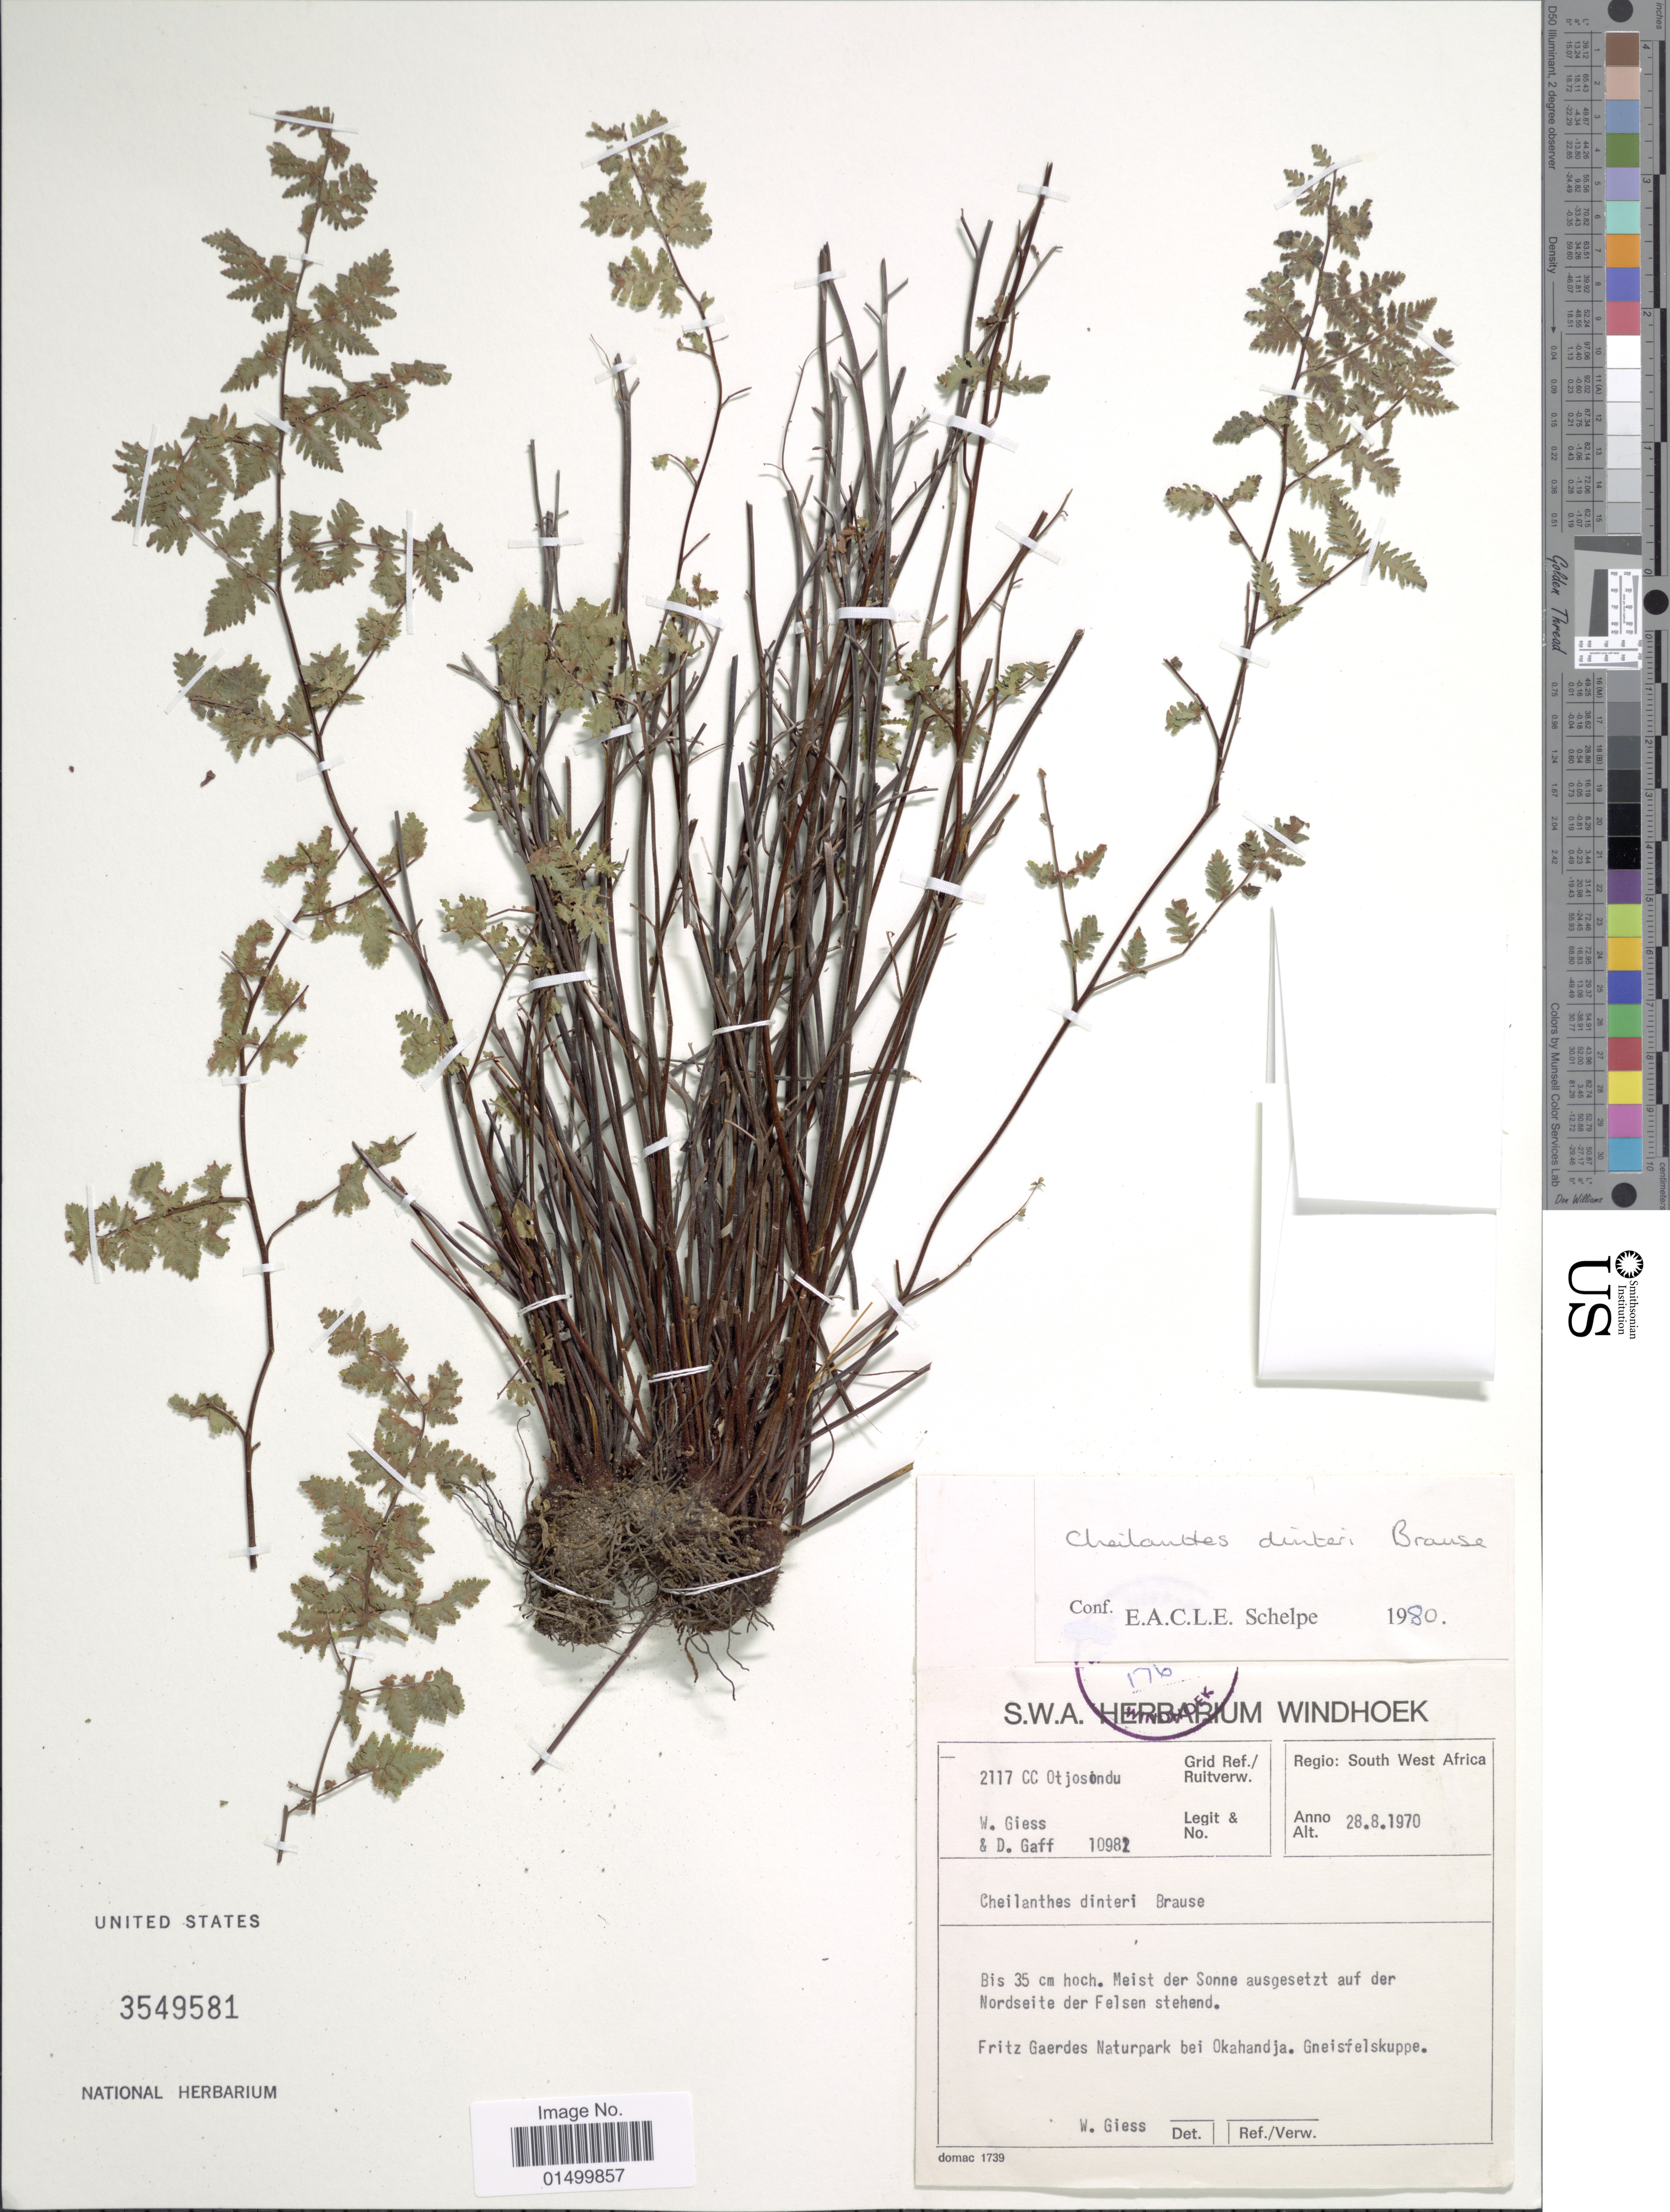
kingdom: Plantae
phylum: Tracheophyta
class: Polypodiopsida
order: Polypodiales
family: Pteridaceae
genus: Cheilanthes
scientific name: Cheilanthes dinteri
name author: Brause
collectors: W. Giess & D. Gaff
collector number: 10982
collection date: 1970-08-28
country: Namibia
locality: South West Africa, Fritz Gaerdes Naturpark bei Okahandja, Gneisfelskuppe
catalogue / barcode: US 3549581